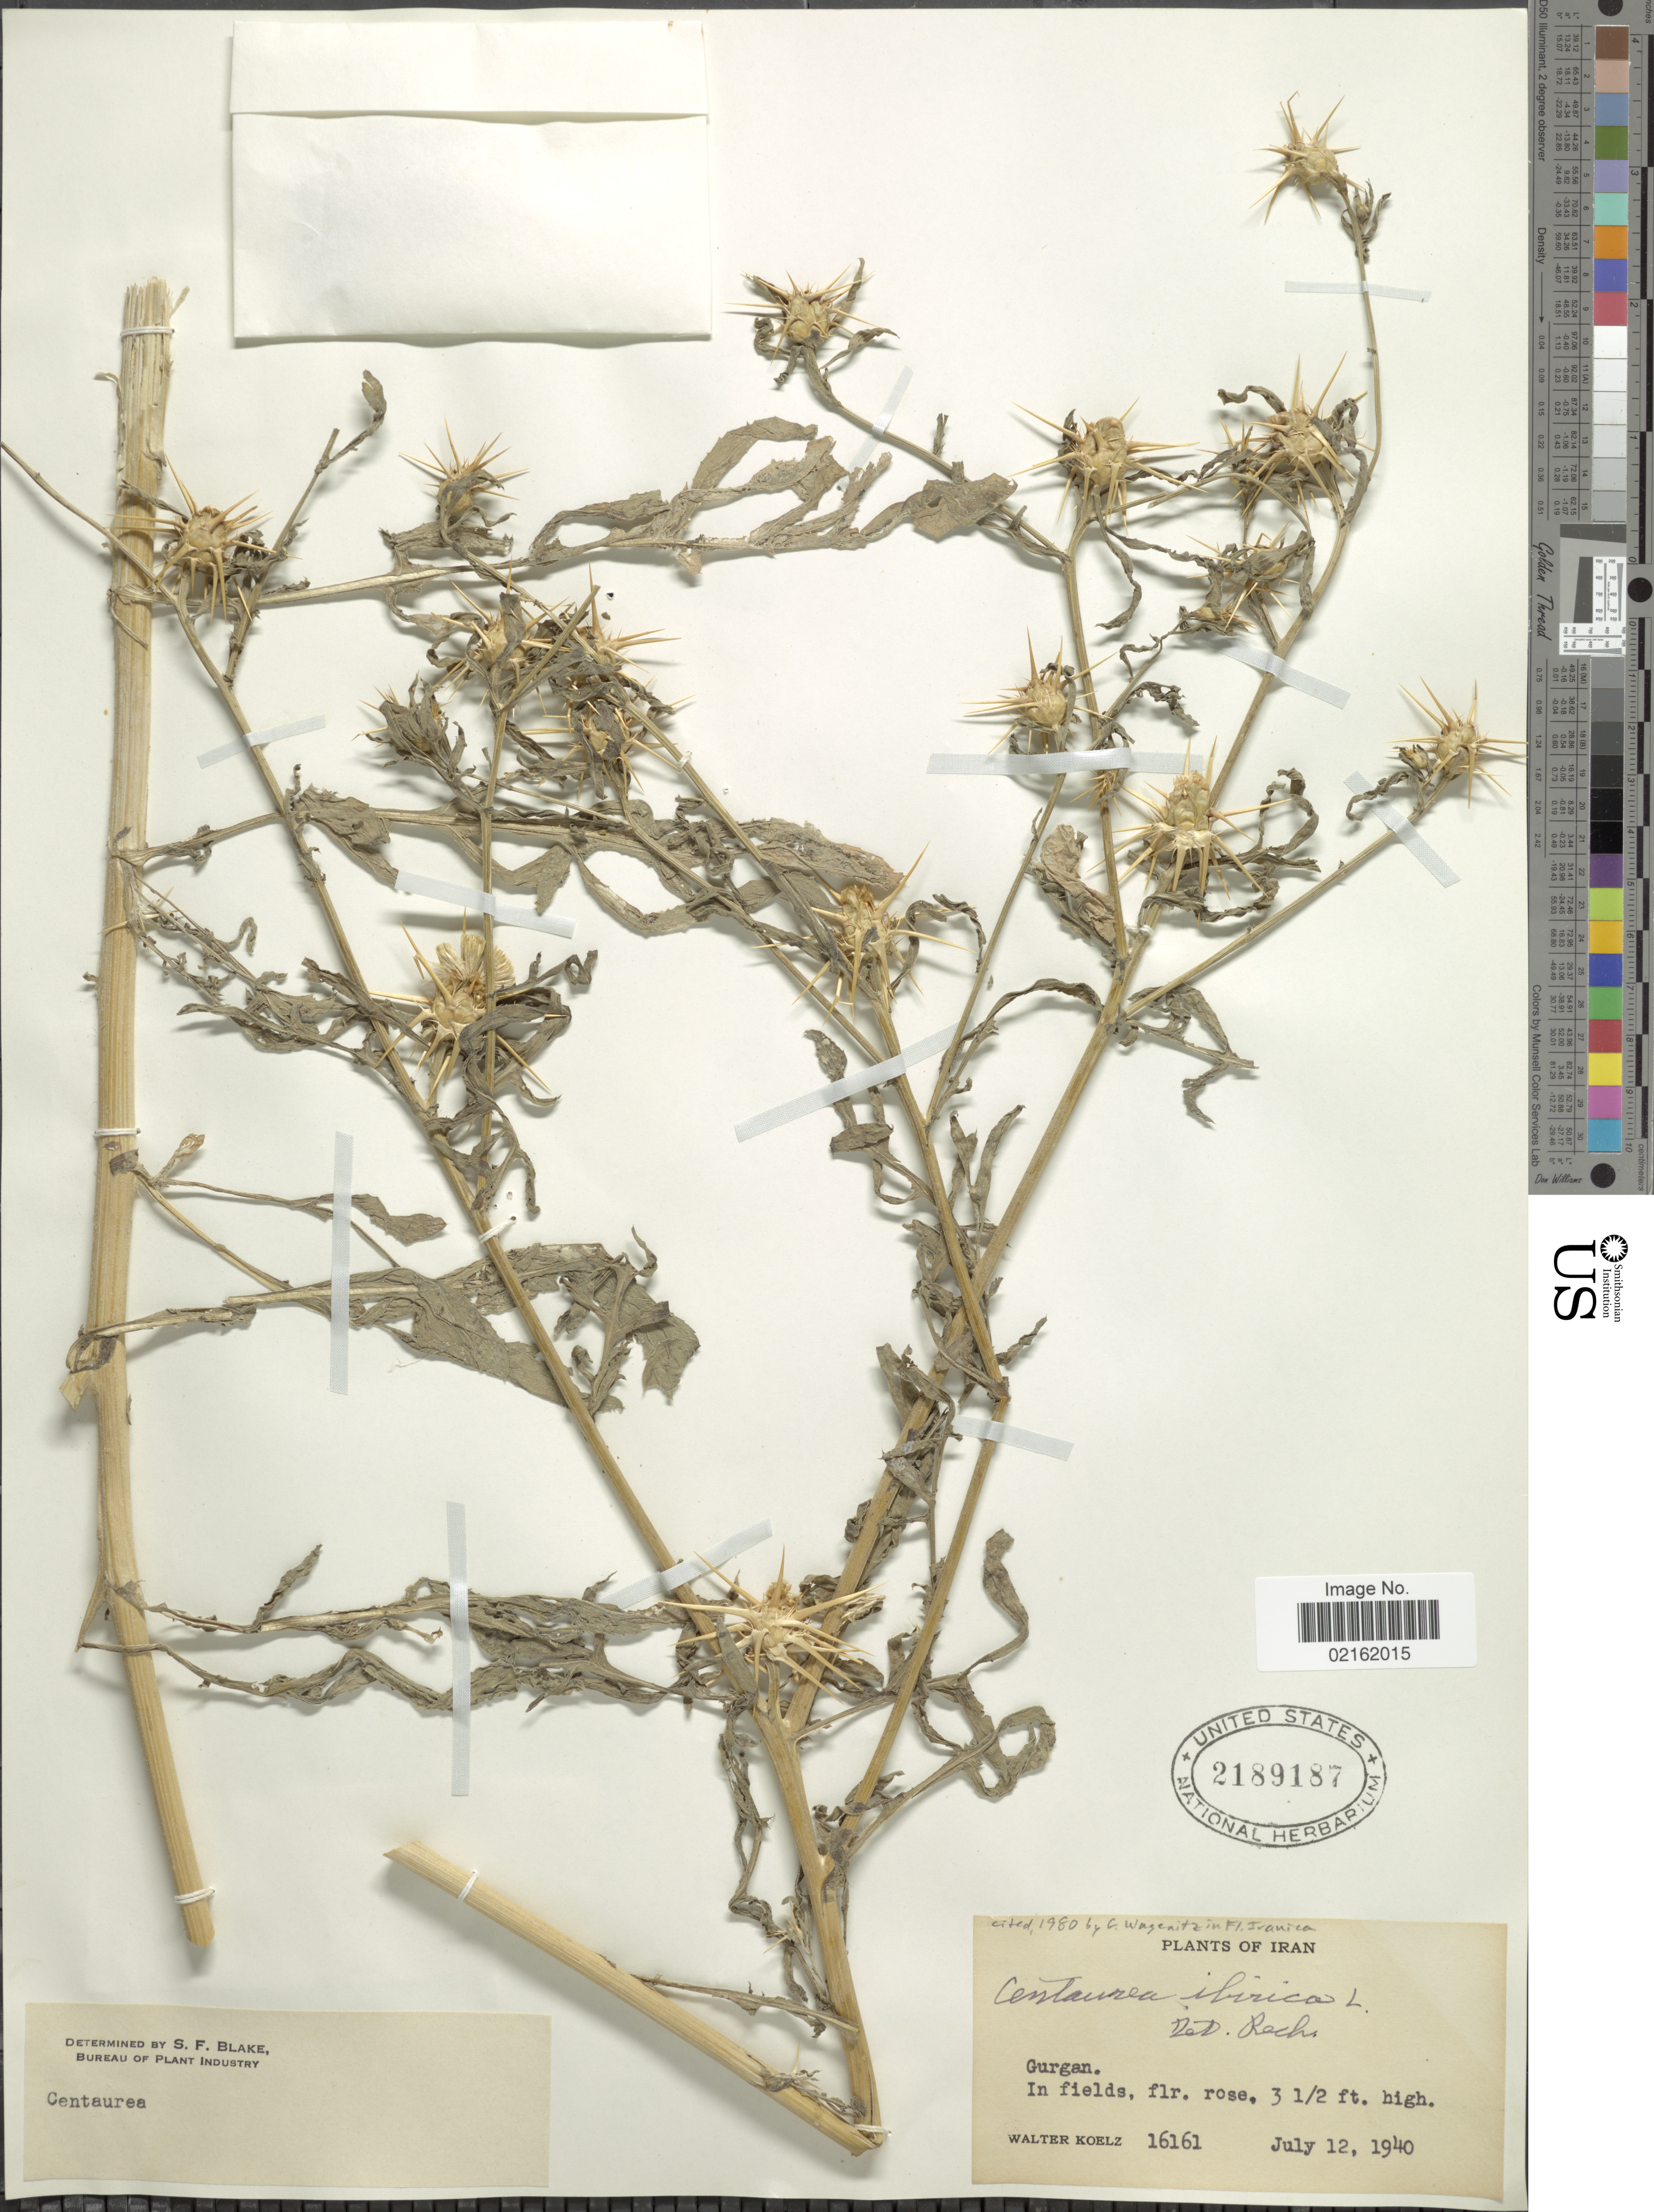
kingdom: Plantae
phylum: Tracheophyta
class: Magnoliopsida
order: Asterales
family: Asteraceae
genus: Centaurea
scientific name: Centaurea iberica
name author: Trevir. ex Spreng.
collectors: W. N. Koelz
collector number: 16161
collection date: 1940-07-12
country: Iran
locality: Gurgan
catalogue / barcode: US 2189187